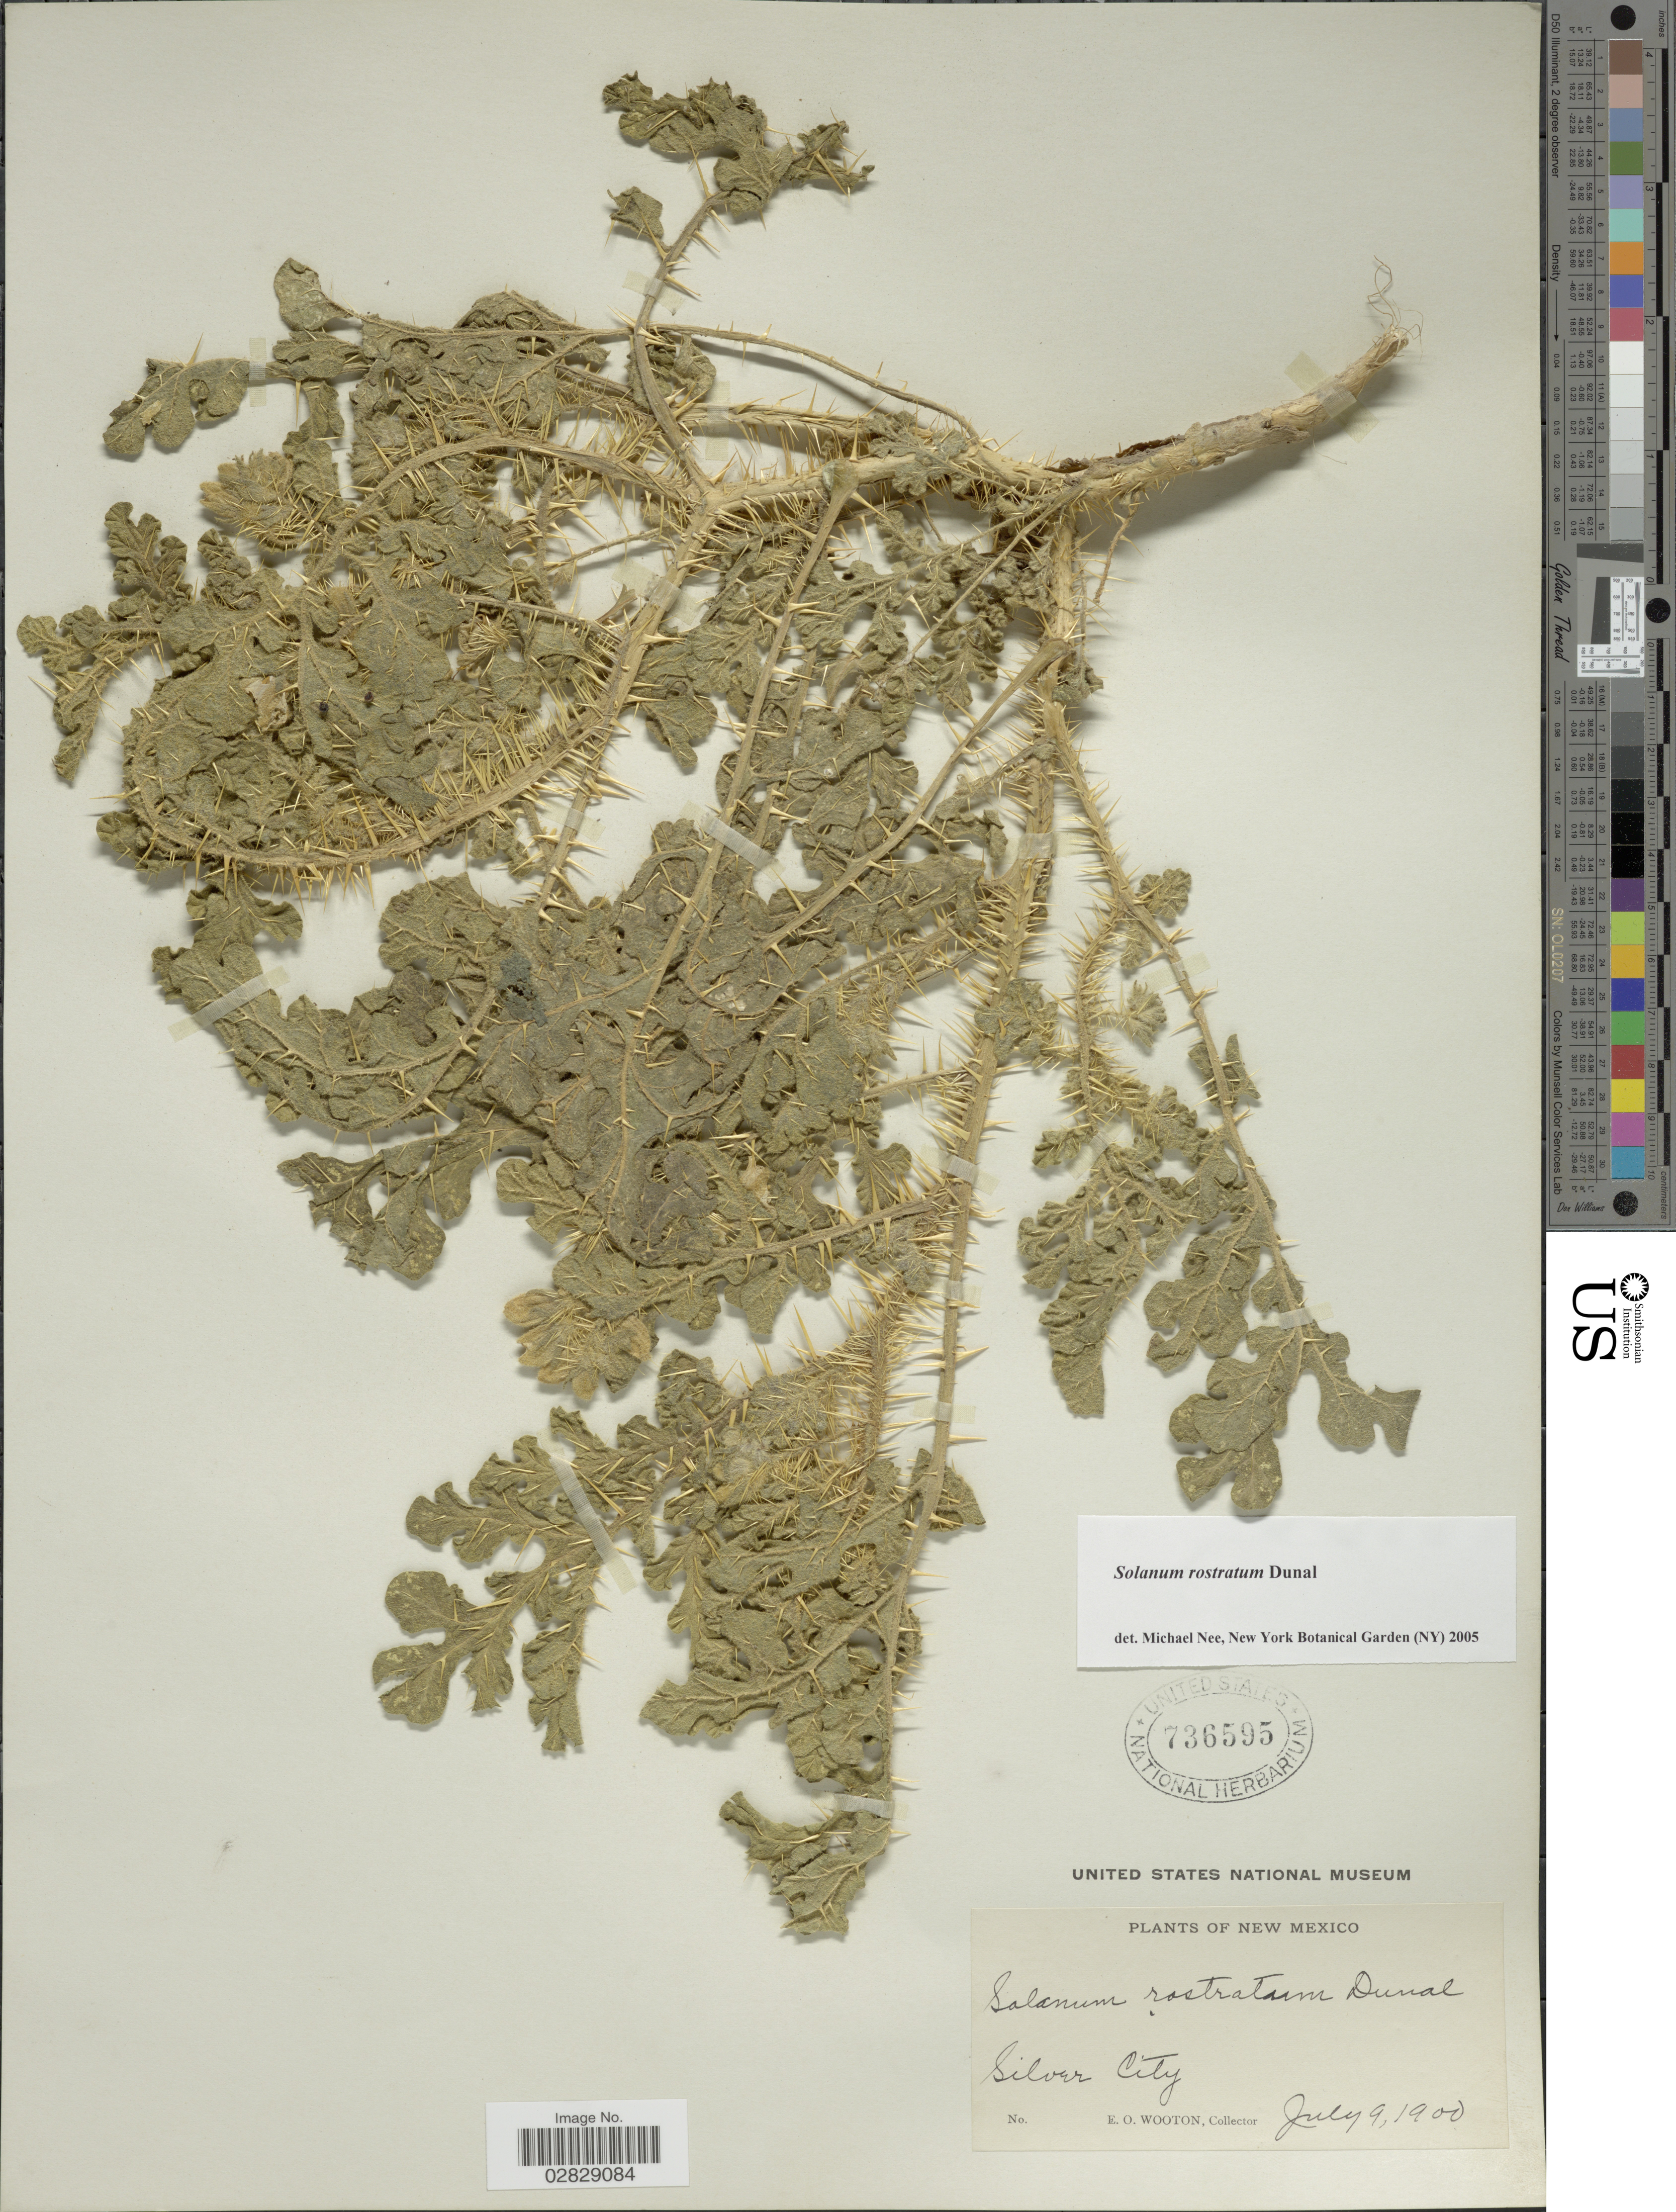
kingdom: Plantae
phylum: Tracheophyta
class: Magnoliopsida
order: Solanales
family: Solanaceae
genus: Solanum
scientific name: Solanum rostratum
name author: Dunal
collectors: E. O. Wooton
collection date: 1900-07-09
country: United States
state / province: New Mexico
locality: Silver City.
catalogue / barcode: US 736595